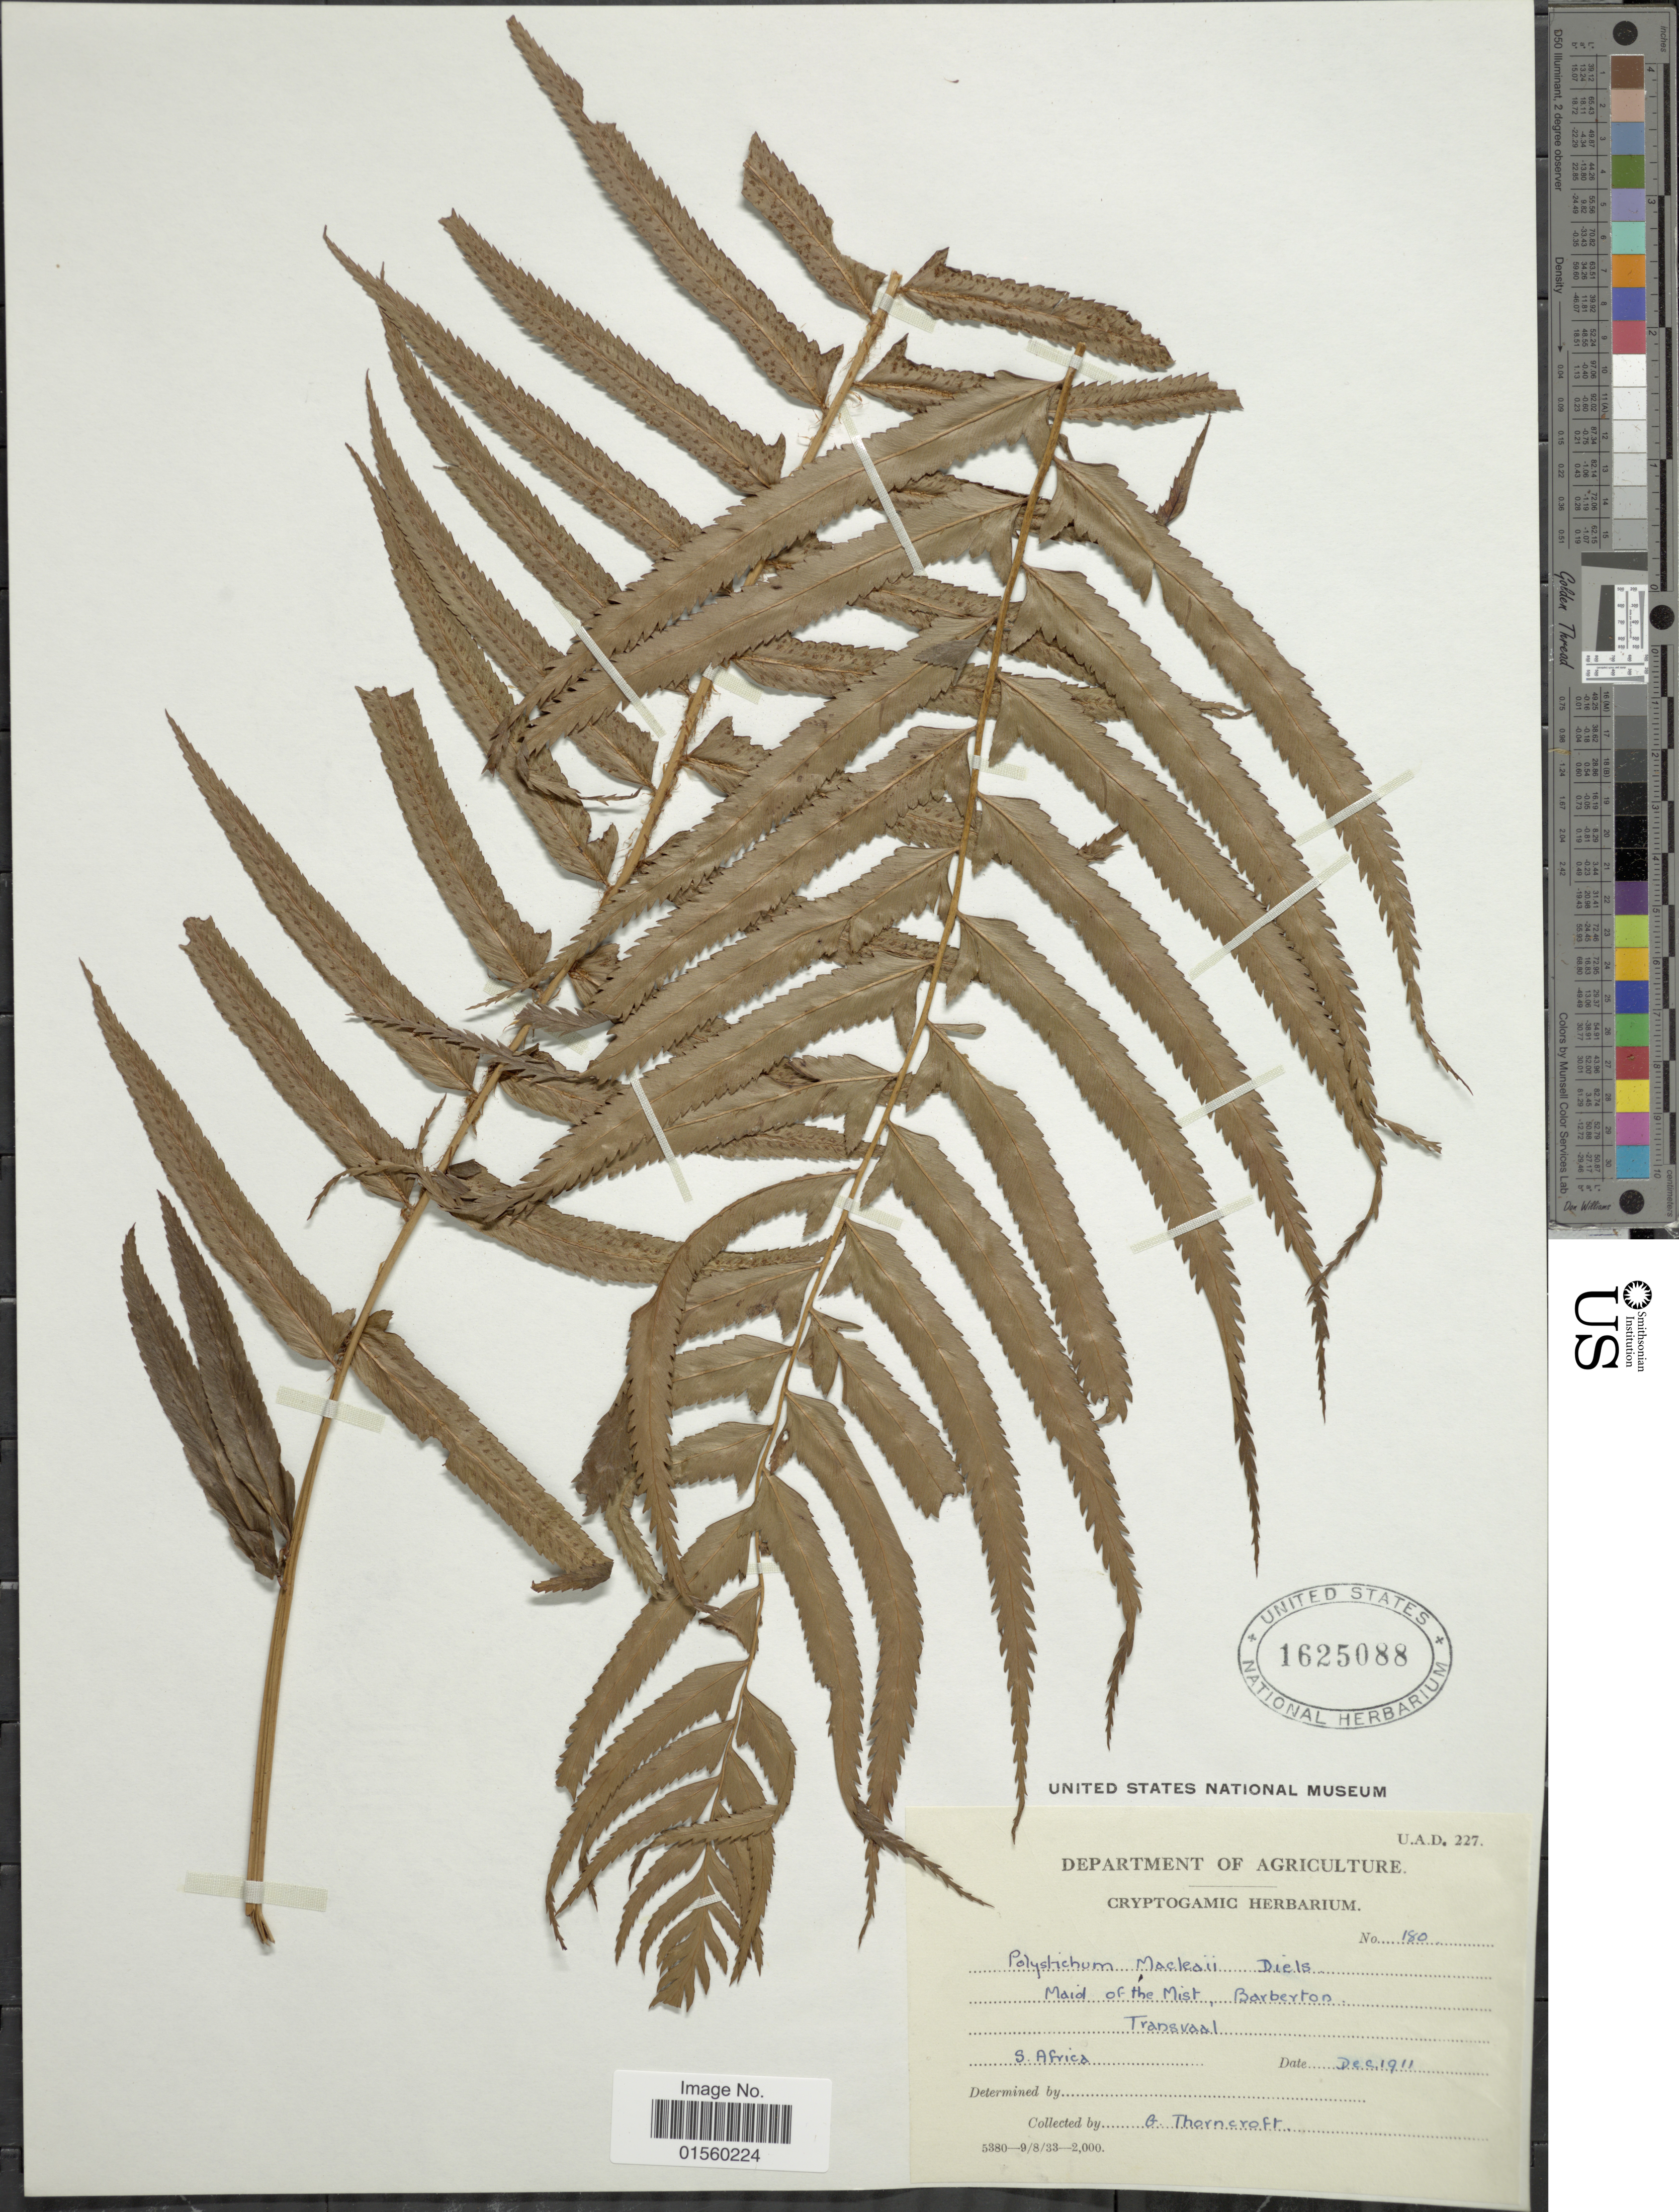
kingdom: Plantae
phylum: Tracheophyta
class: Polypodiopsida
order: Polypodiales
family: Dryopteridaceae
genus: Polystichum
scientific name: Polystichum macleae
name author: (Baker) Diels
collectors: G. Thorncroft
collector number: UAD227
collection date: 1911-12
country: South Africa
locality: Maid of the mist, Barberton, Transvaal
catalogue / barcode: US 1625088